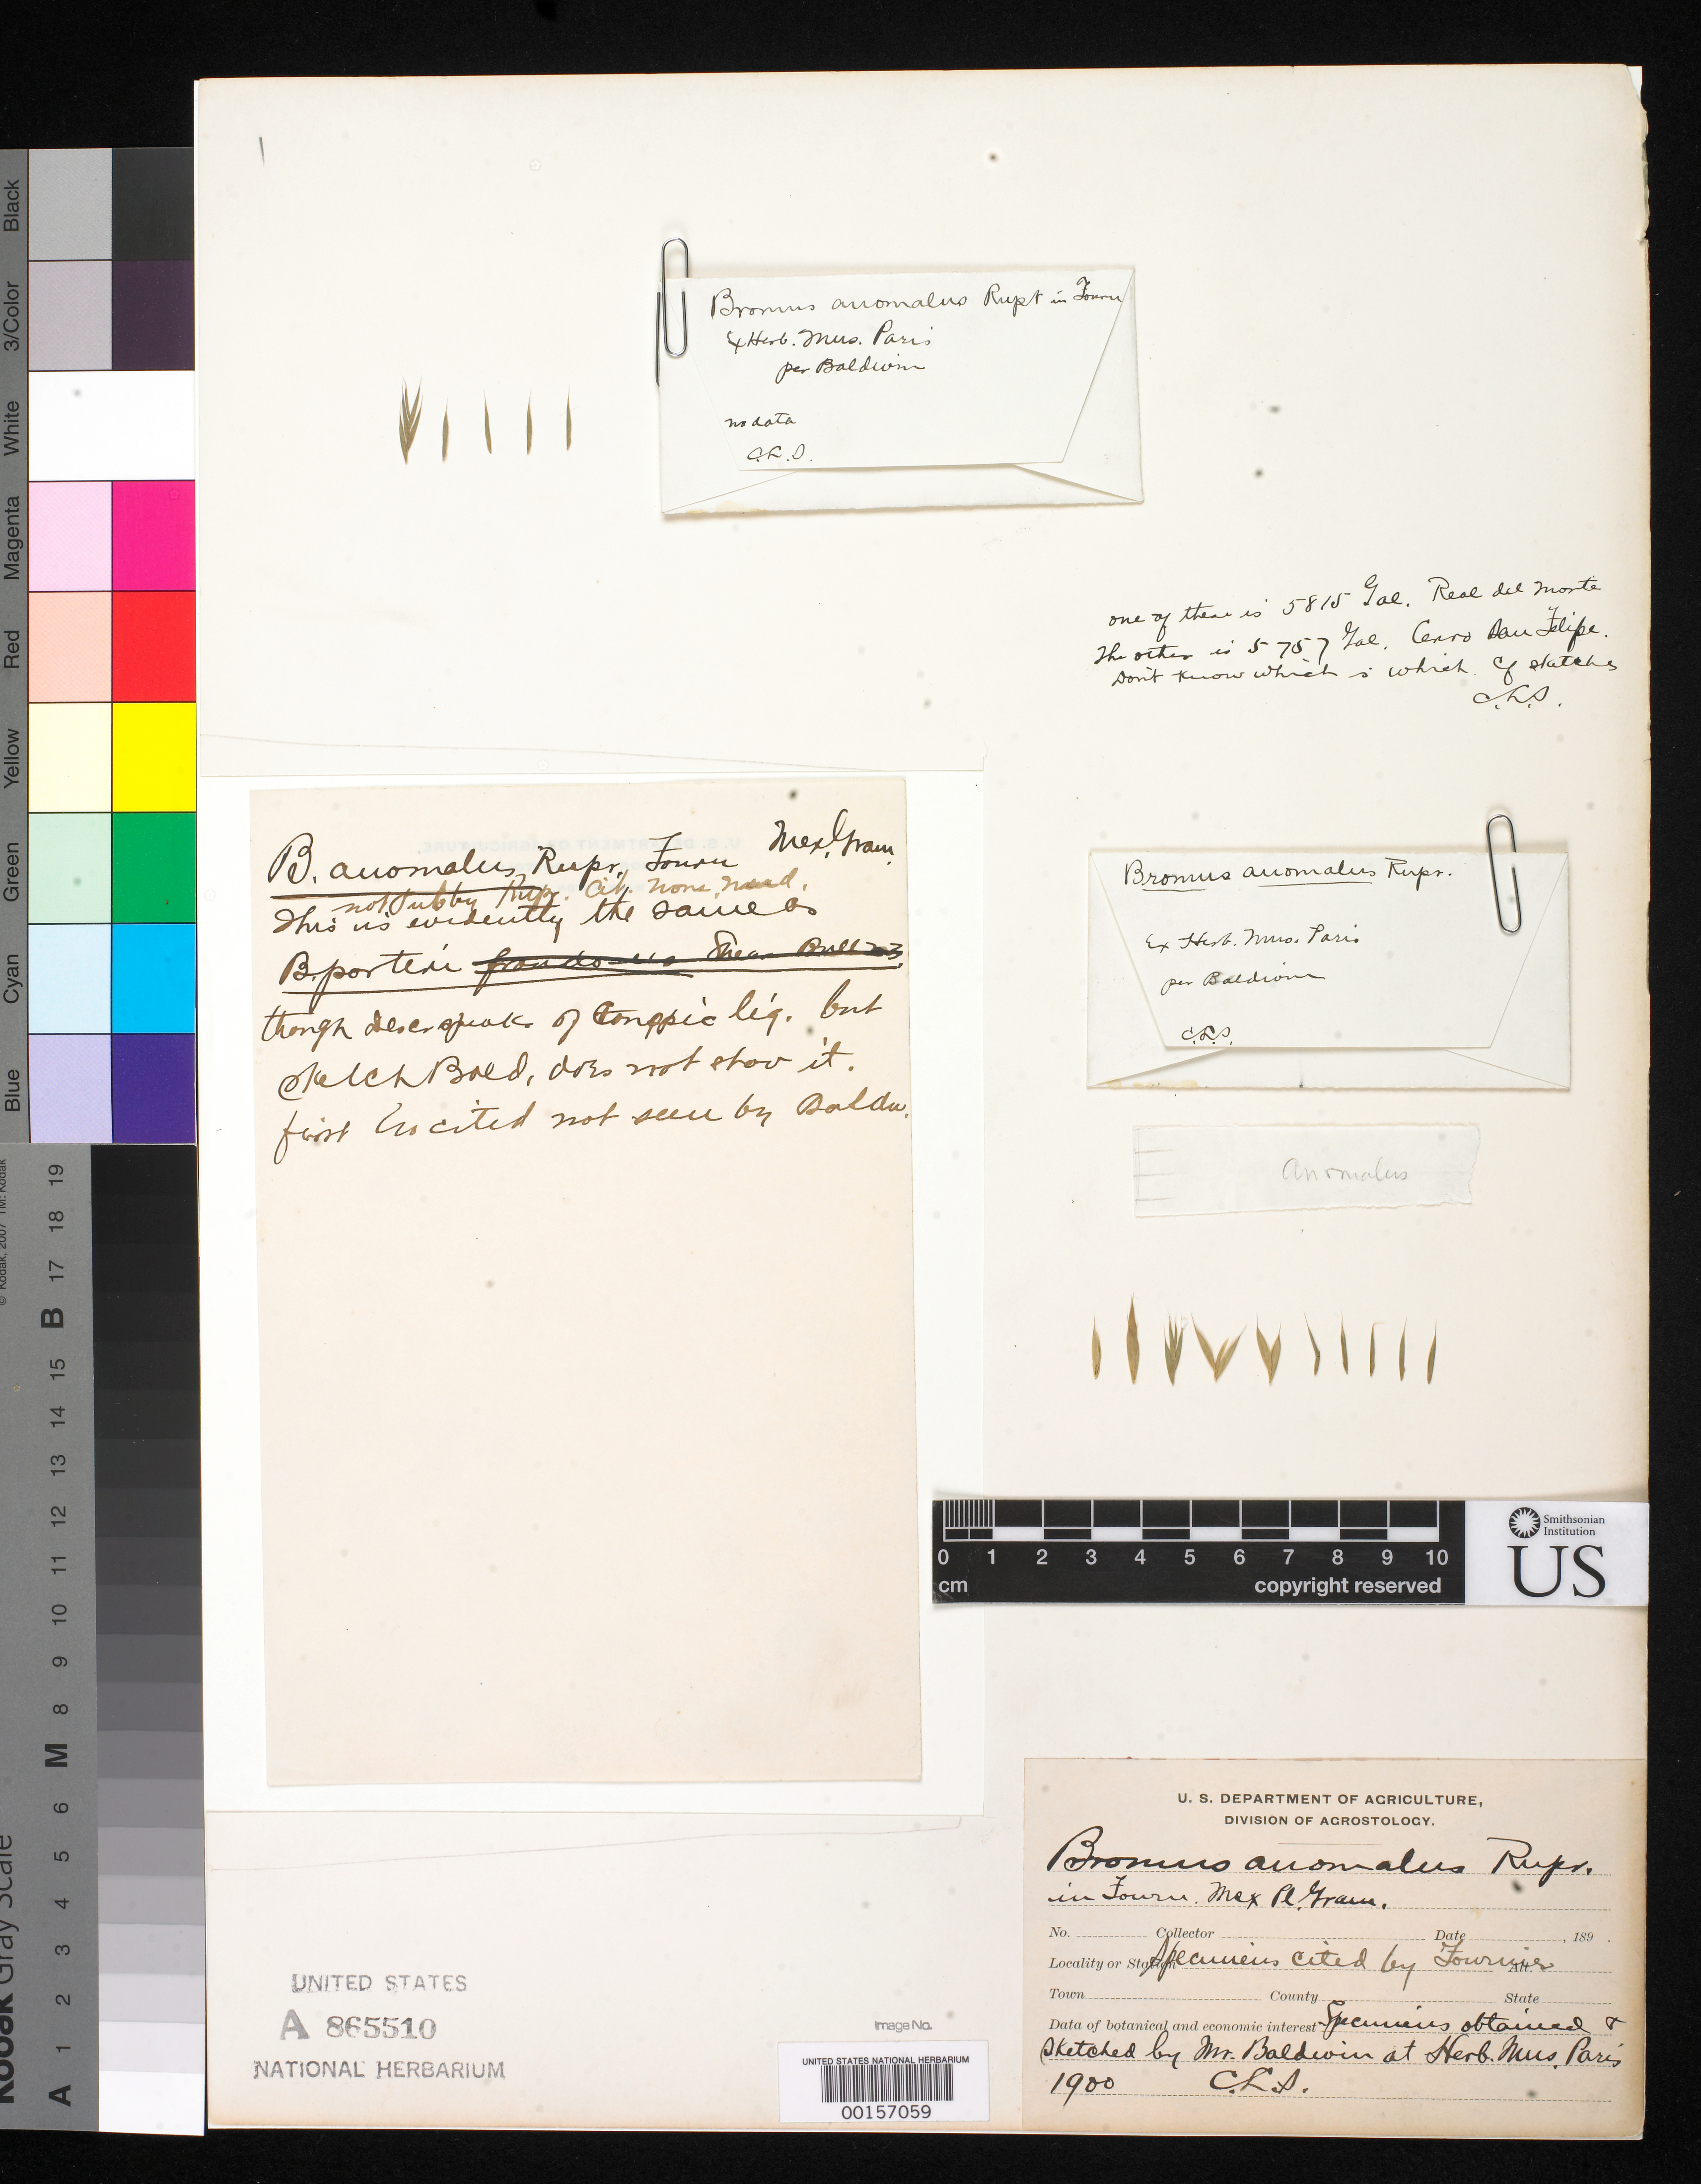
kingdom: Plantae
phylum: Tracheophyta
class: Liliopsida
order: Poales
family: Poaceae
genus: Bromus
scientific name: Bromus anomalus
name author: Rupr. ex E. Fourn.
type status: Syntype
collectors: H. G. Galeotti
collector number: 5757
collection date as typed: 1840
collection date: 1840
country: Mexico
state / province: Oaxaca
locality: Cerro San Felipe.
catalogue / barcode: US 865510A